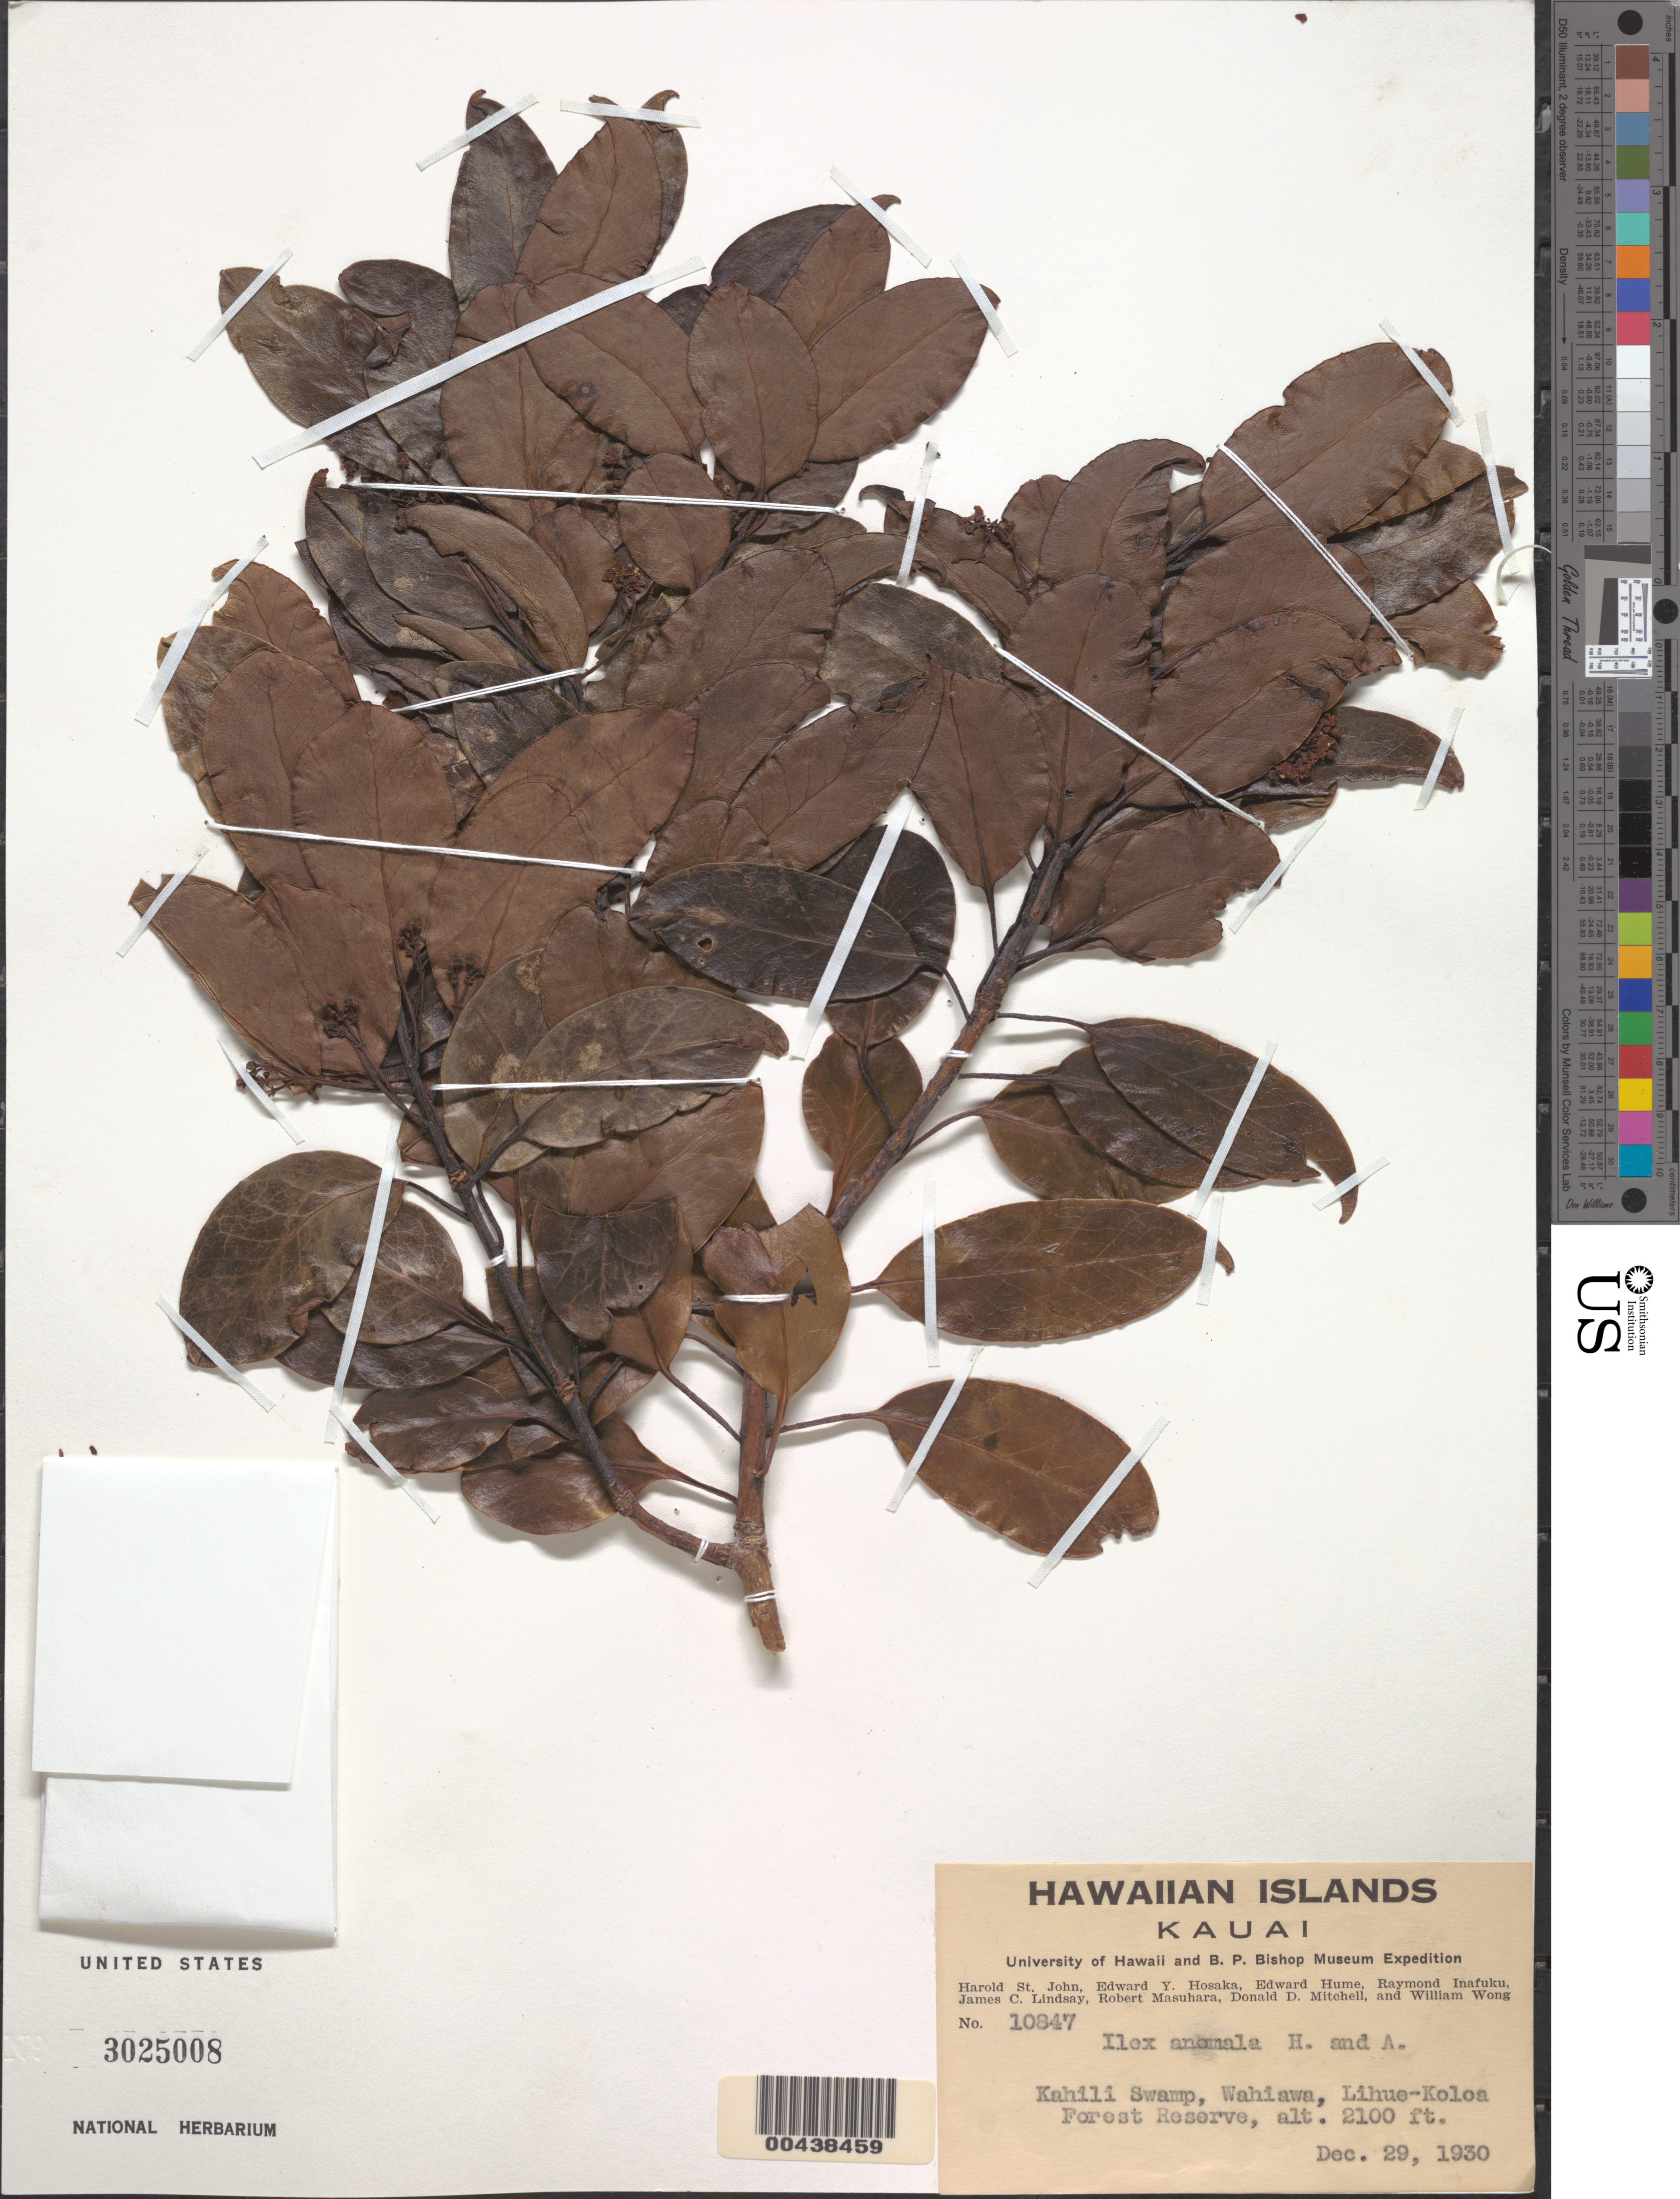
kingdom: Plantae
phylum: Tracheophyta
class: Magnoliopsida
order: Aquifoliales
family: Aquifoliaceae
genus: Ilex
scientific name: Ilex anomala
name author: Hook. & Arn.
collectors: H. St. John, E. Y. Hosaka, E. Hume & R. Inafuku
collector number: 10847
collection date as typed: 29 Dec 1930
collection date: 1930-12-29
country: United States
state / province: Hawaii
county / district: Kauai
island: Kaua'i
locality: Kahili Swamp, Wahiawa, Lihue-Koloa Forest Reserve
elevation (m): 640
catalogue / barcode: US 3025008